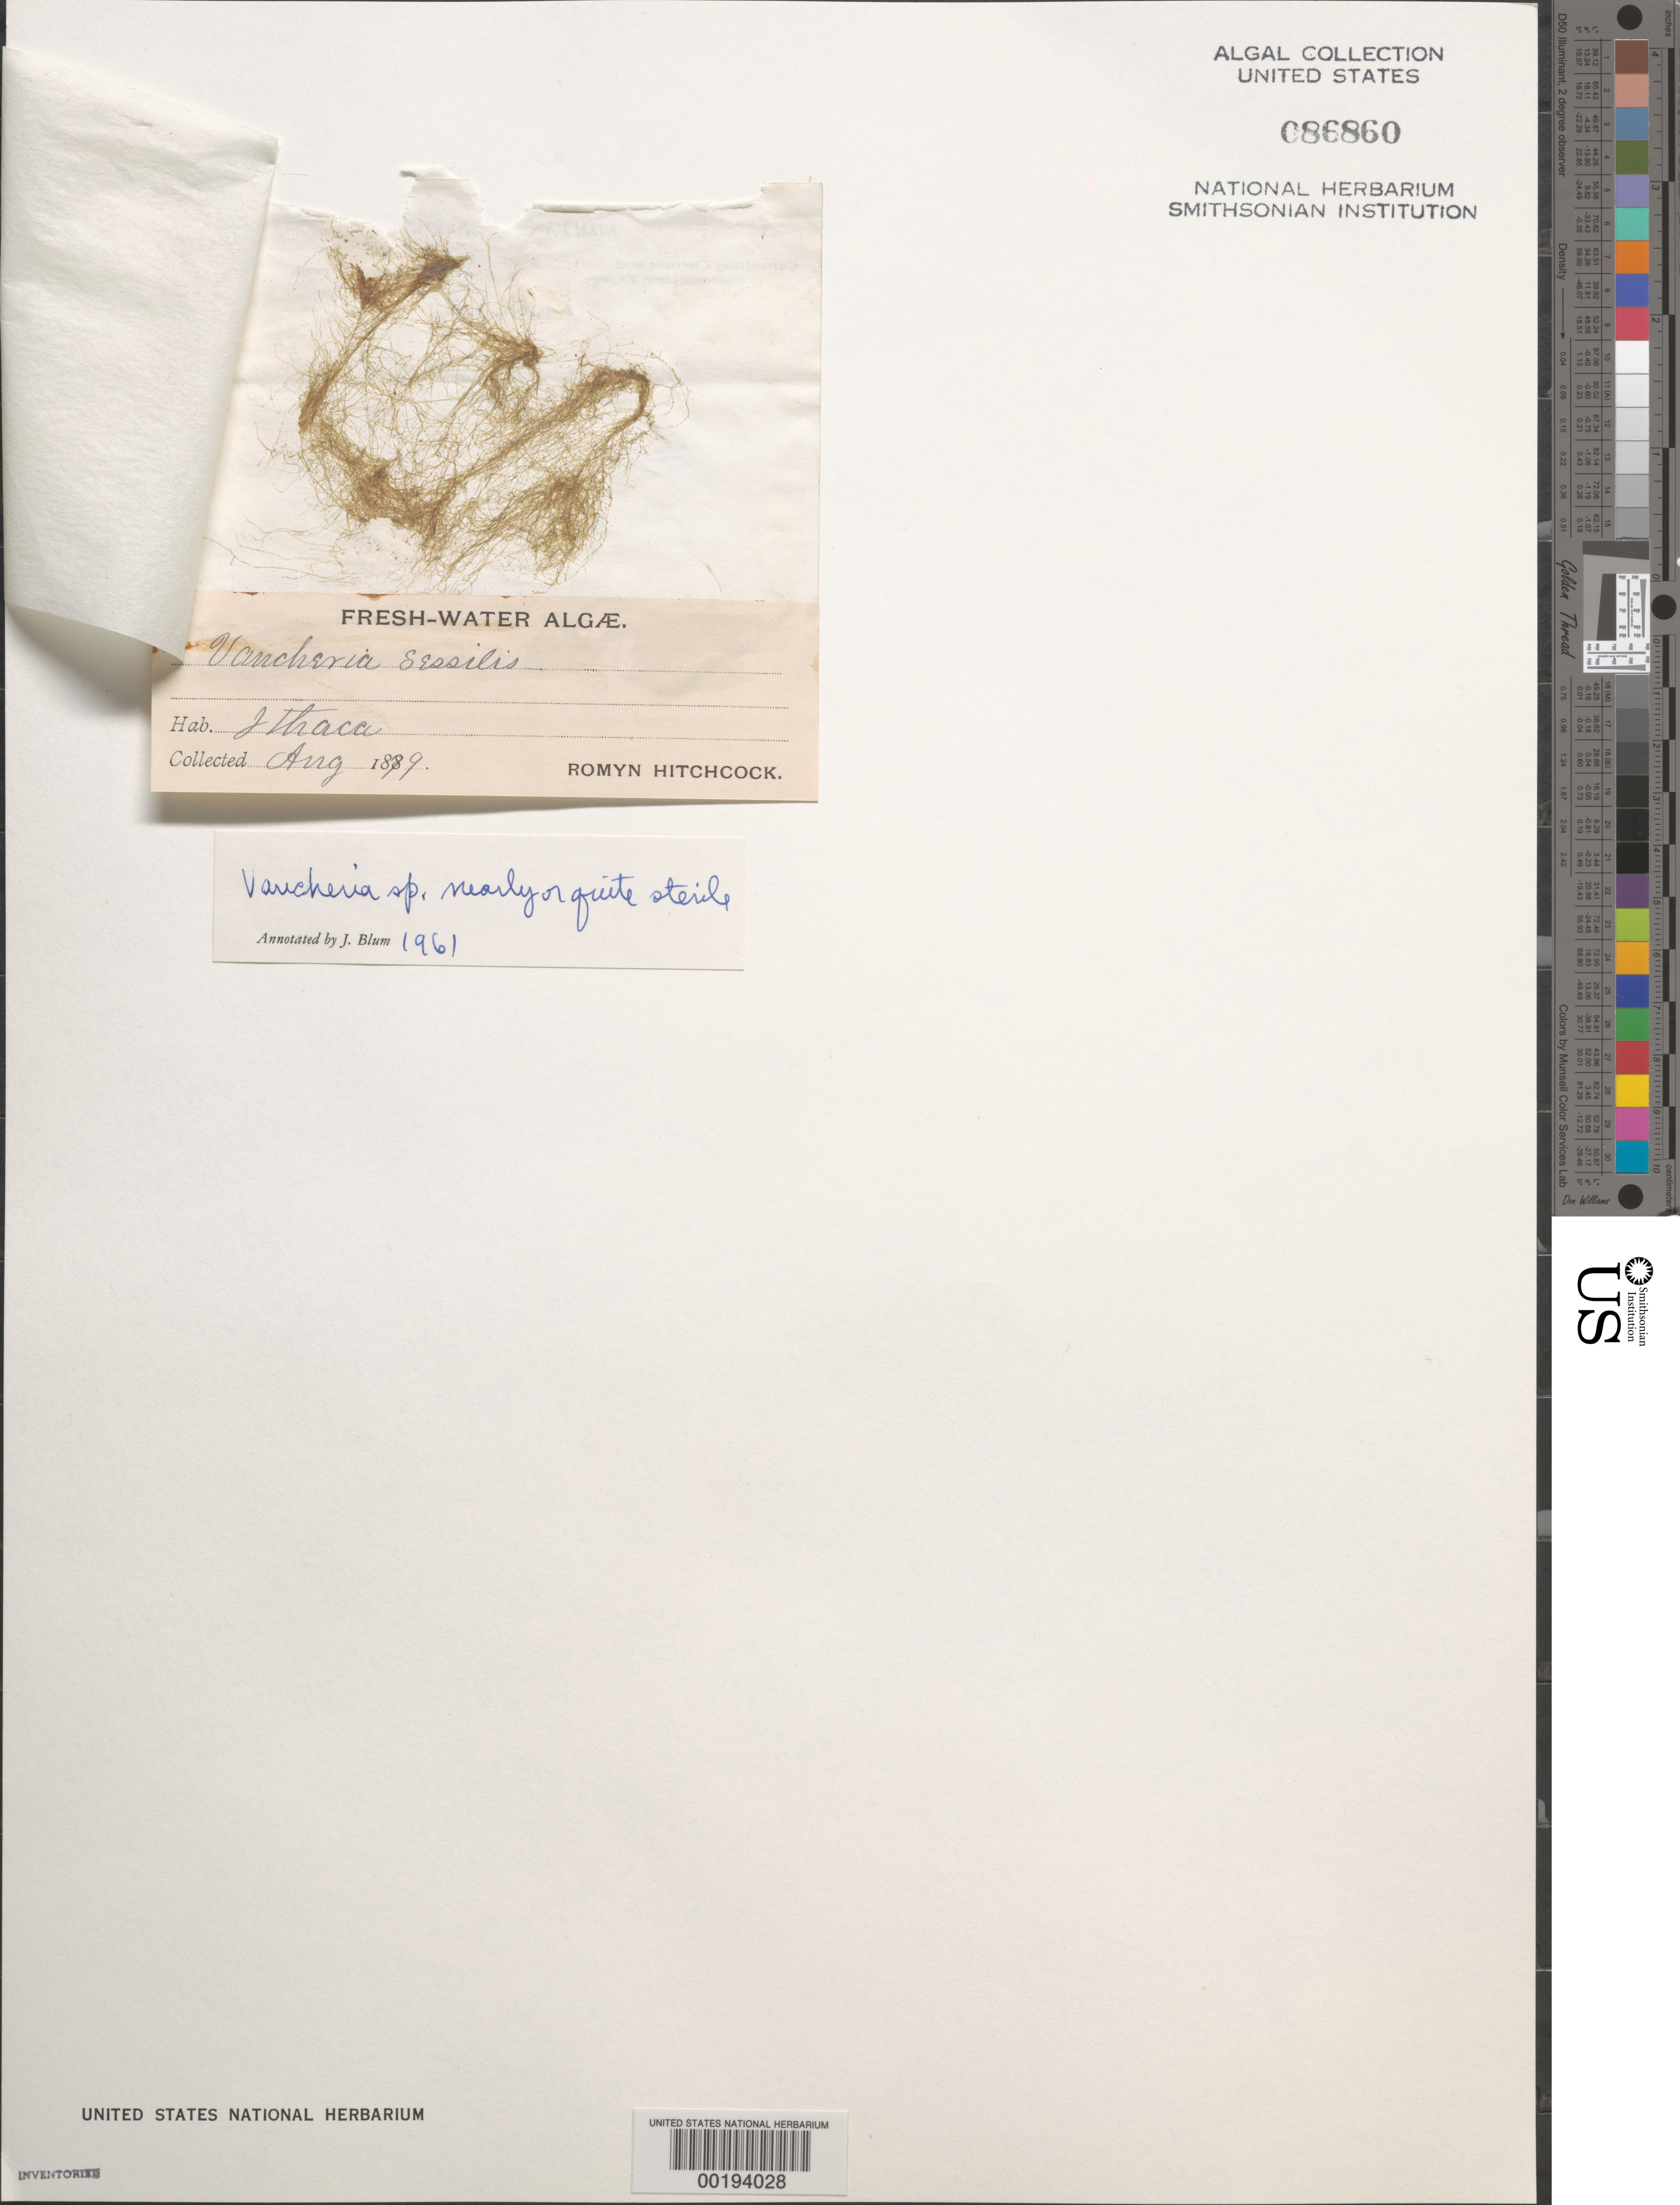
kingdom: Chromista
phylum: Ochrophyta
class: Xanthophyceae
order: Vaucheriales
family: Vaucheriaceae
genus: Vaucheria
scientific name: Vaucheria sp.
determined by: Blum, J. L.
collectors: R. Hitchcock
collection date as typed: Aug 1879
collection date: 1879-08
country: United States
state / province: New York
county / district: Tompkins County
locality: Ithaca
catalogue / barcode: US 86860